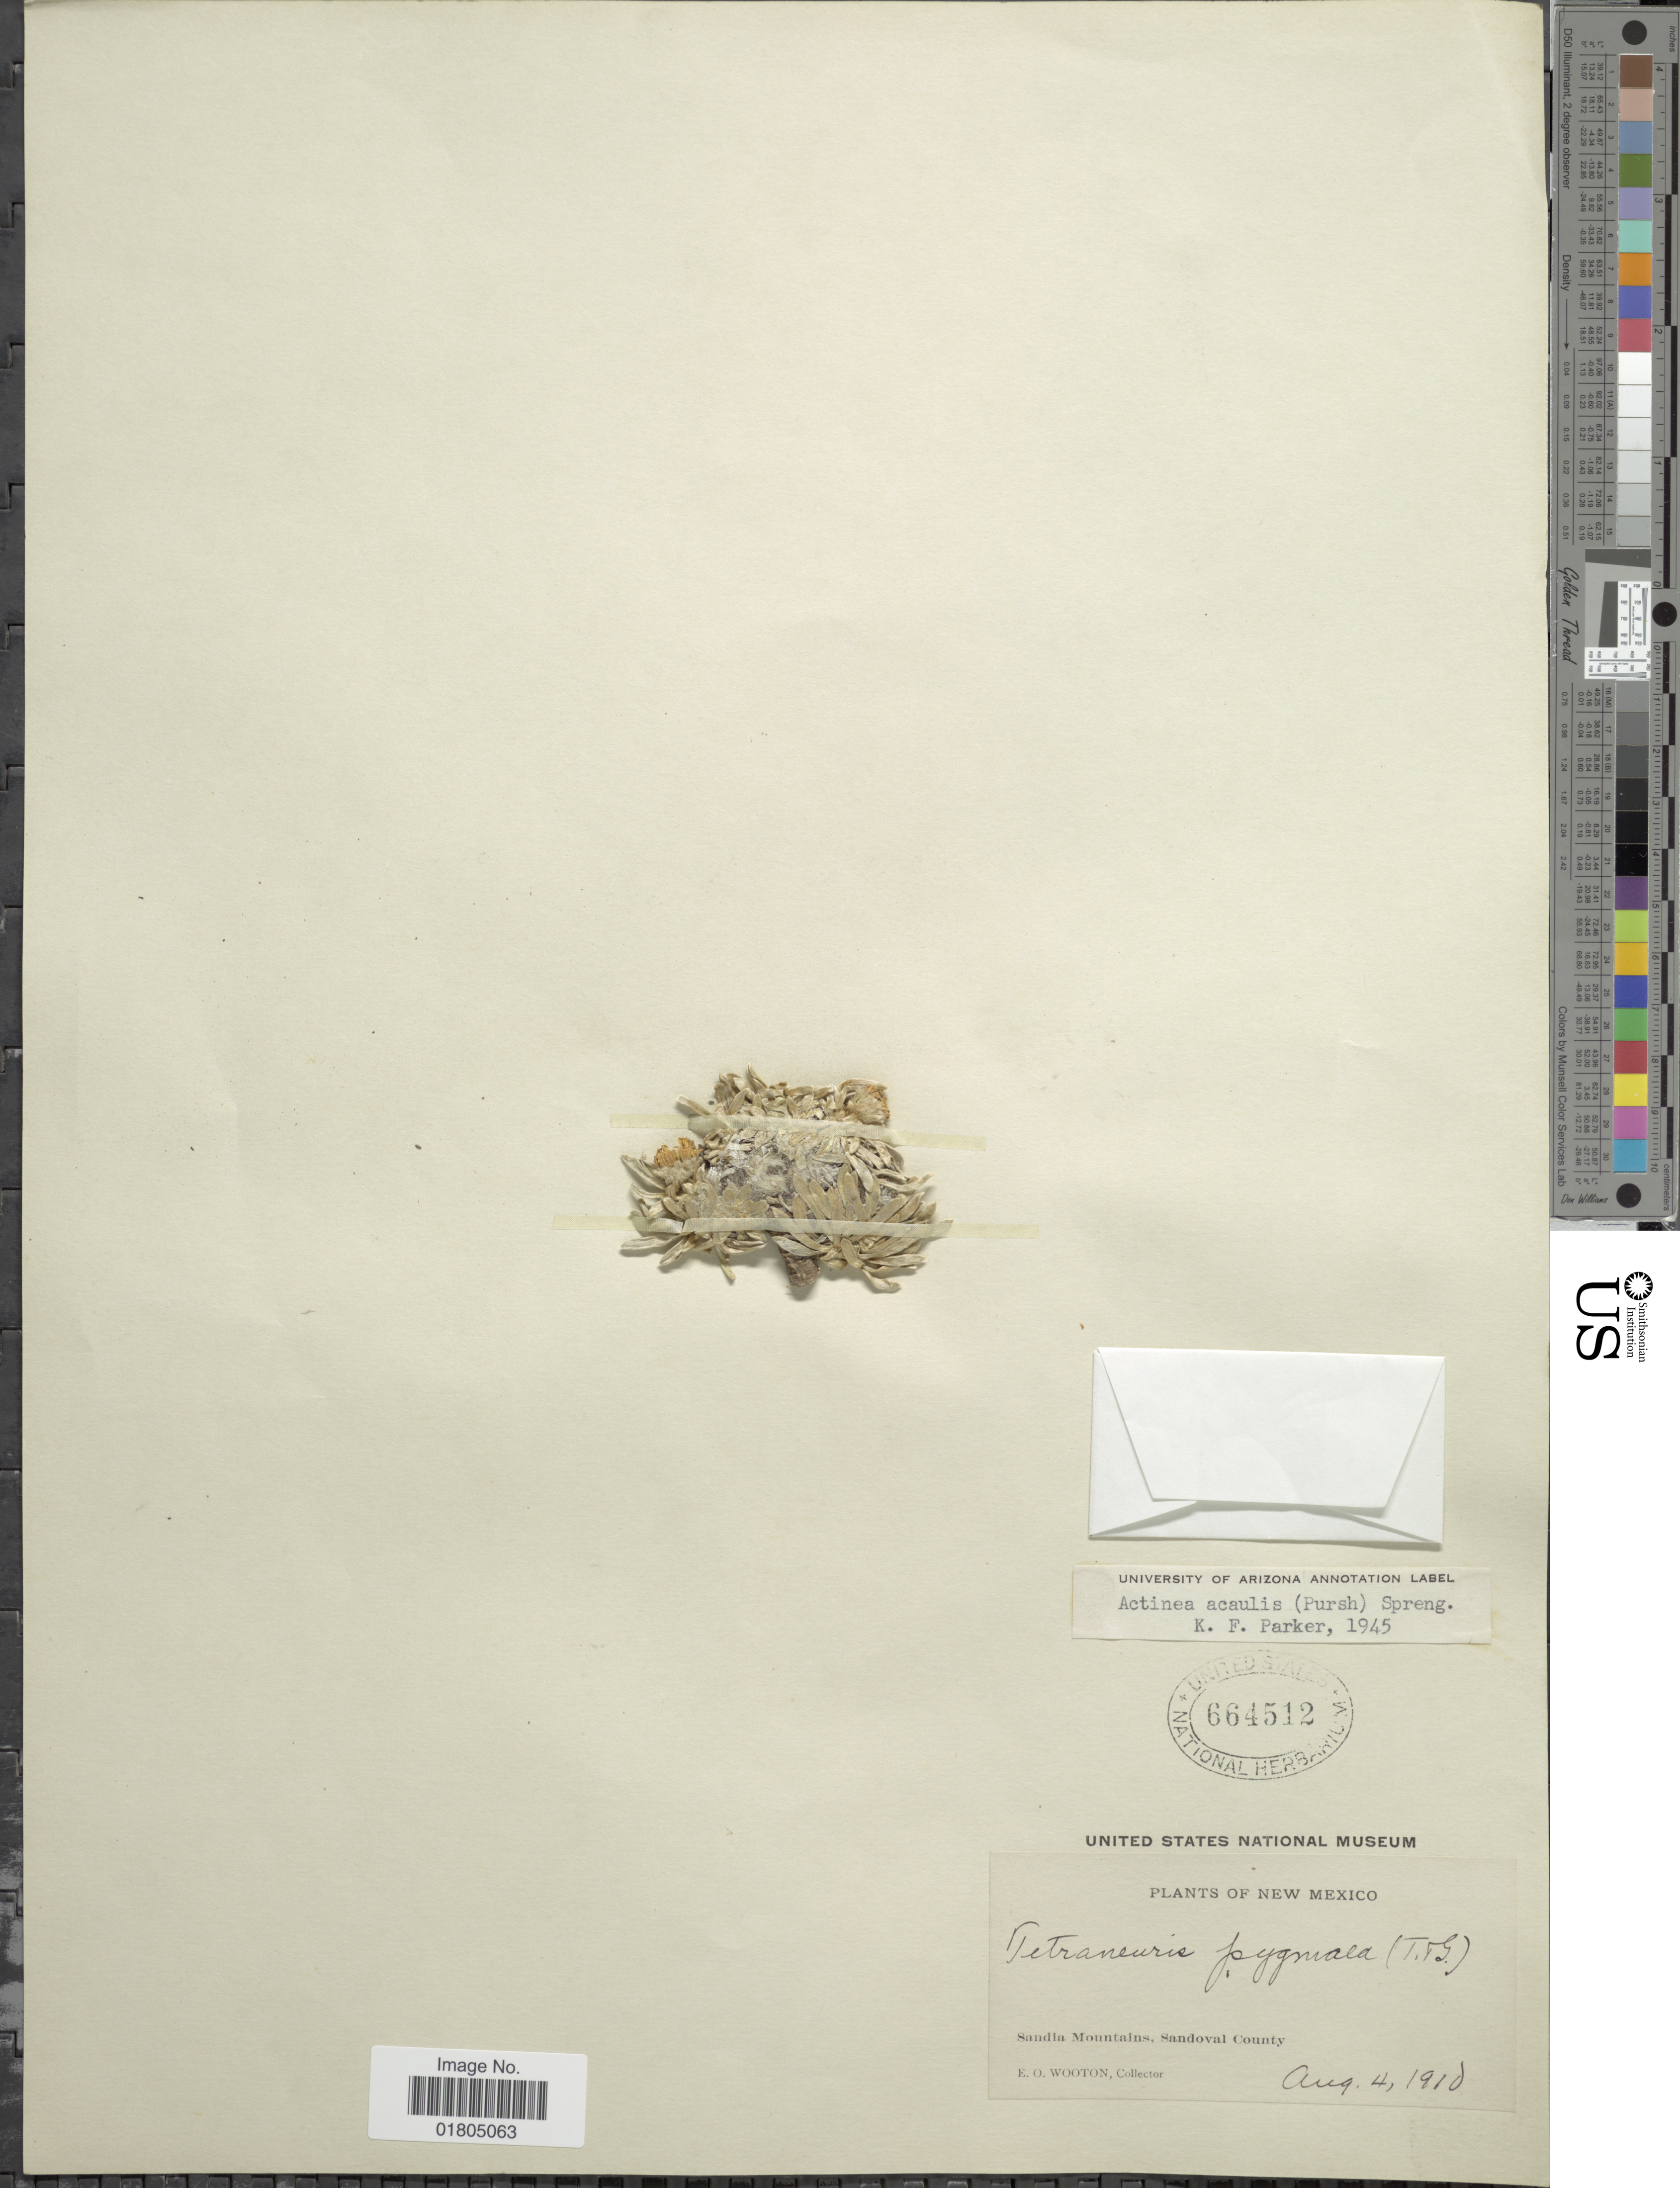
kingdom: Plantae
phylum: Tracheophyta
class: Magnoliopsida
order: Asterales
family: Asteraceae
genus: Actinea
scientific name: Actinea acaulis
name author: (Pursh) Spreng.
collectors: E. O. Wooton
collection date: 1910-08-04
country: United States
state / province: New Mexico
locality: Sandia Mountains, Sandoval County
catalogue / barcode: US 664512